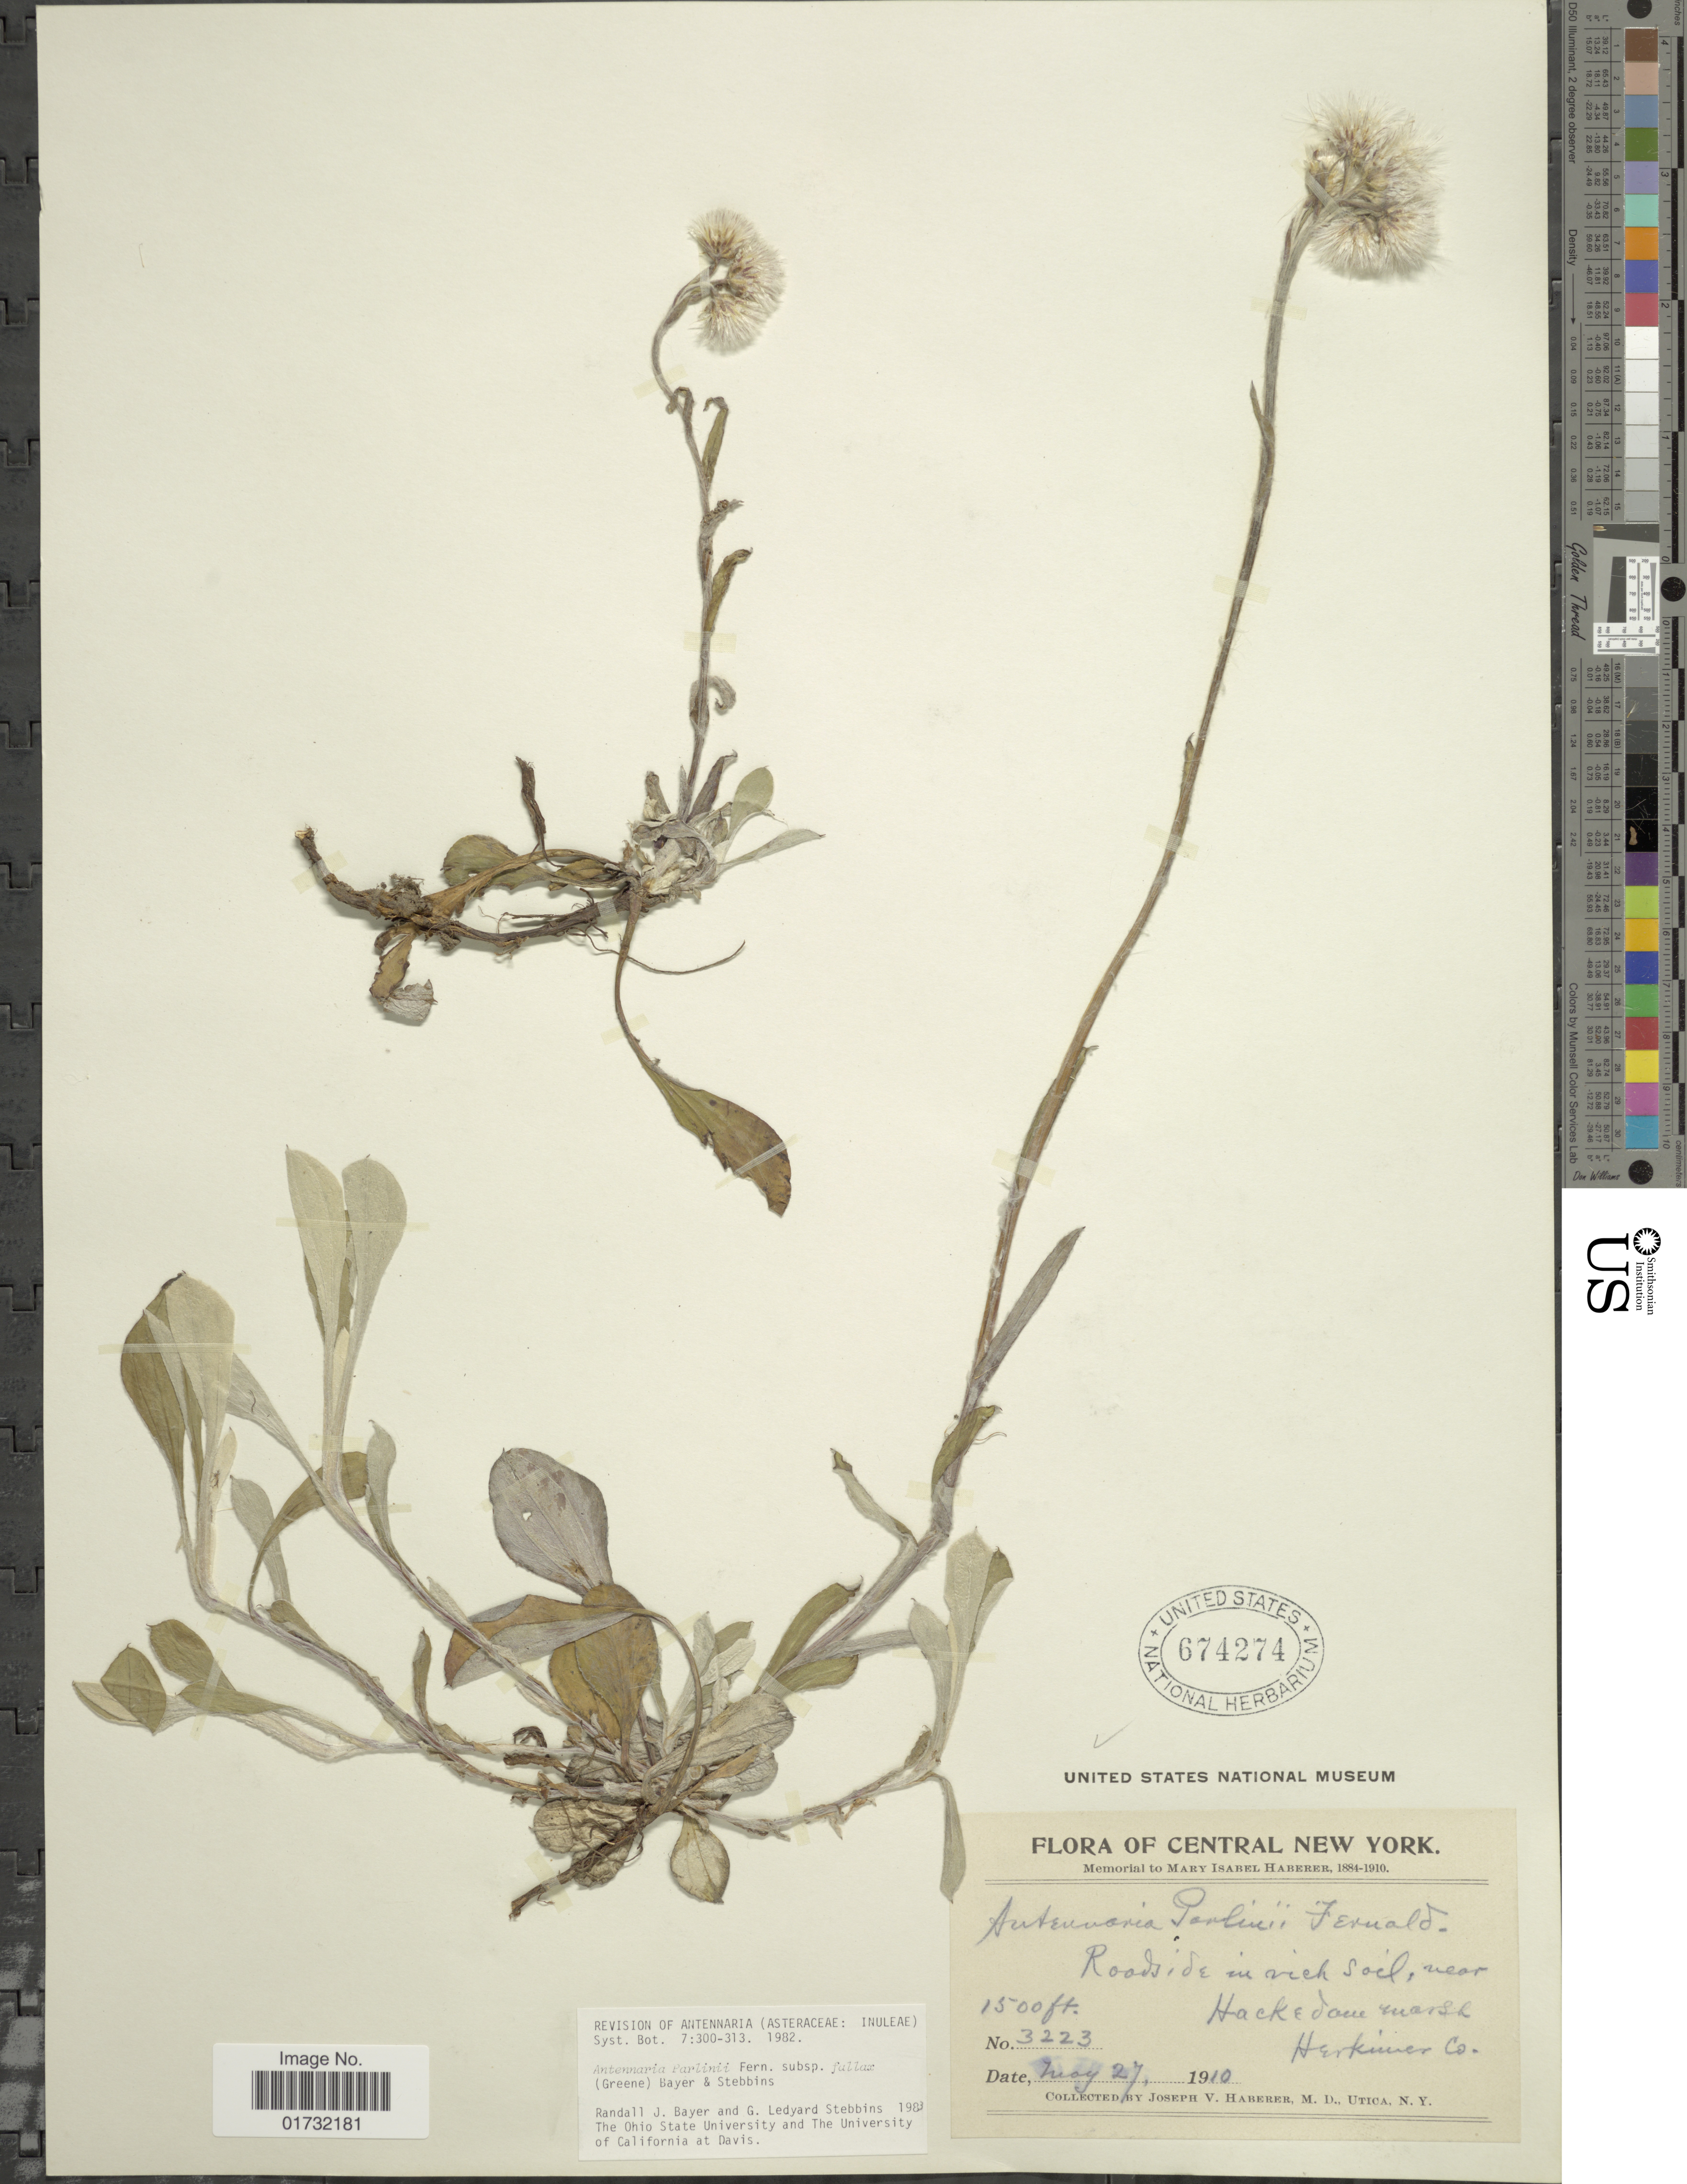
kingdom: Plantae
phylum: Tracheophyta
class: Magnoliopsida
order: Asterales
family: Asteraceae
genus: Antennaria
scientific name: Antennaria parlinii subsp. fallax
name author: (Greene) R.J. Bayer & Stebbins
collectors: J. V. Haberer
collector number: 3223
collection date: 1910-05-27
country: United States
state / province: New York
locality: Central New York. near Hackedam marsh. Herkiner Co.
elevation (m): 457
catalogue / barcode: US 674274